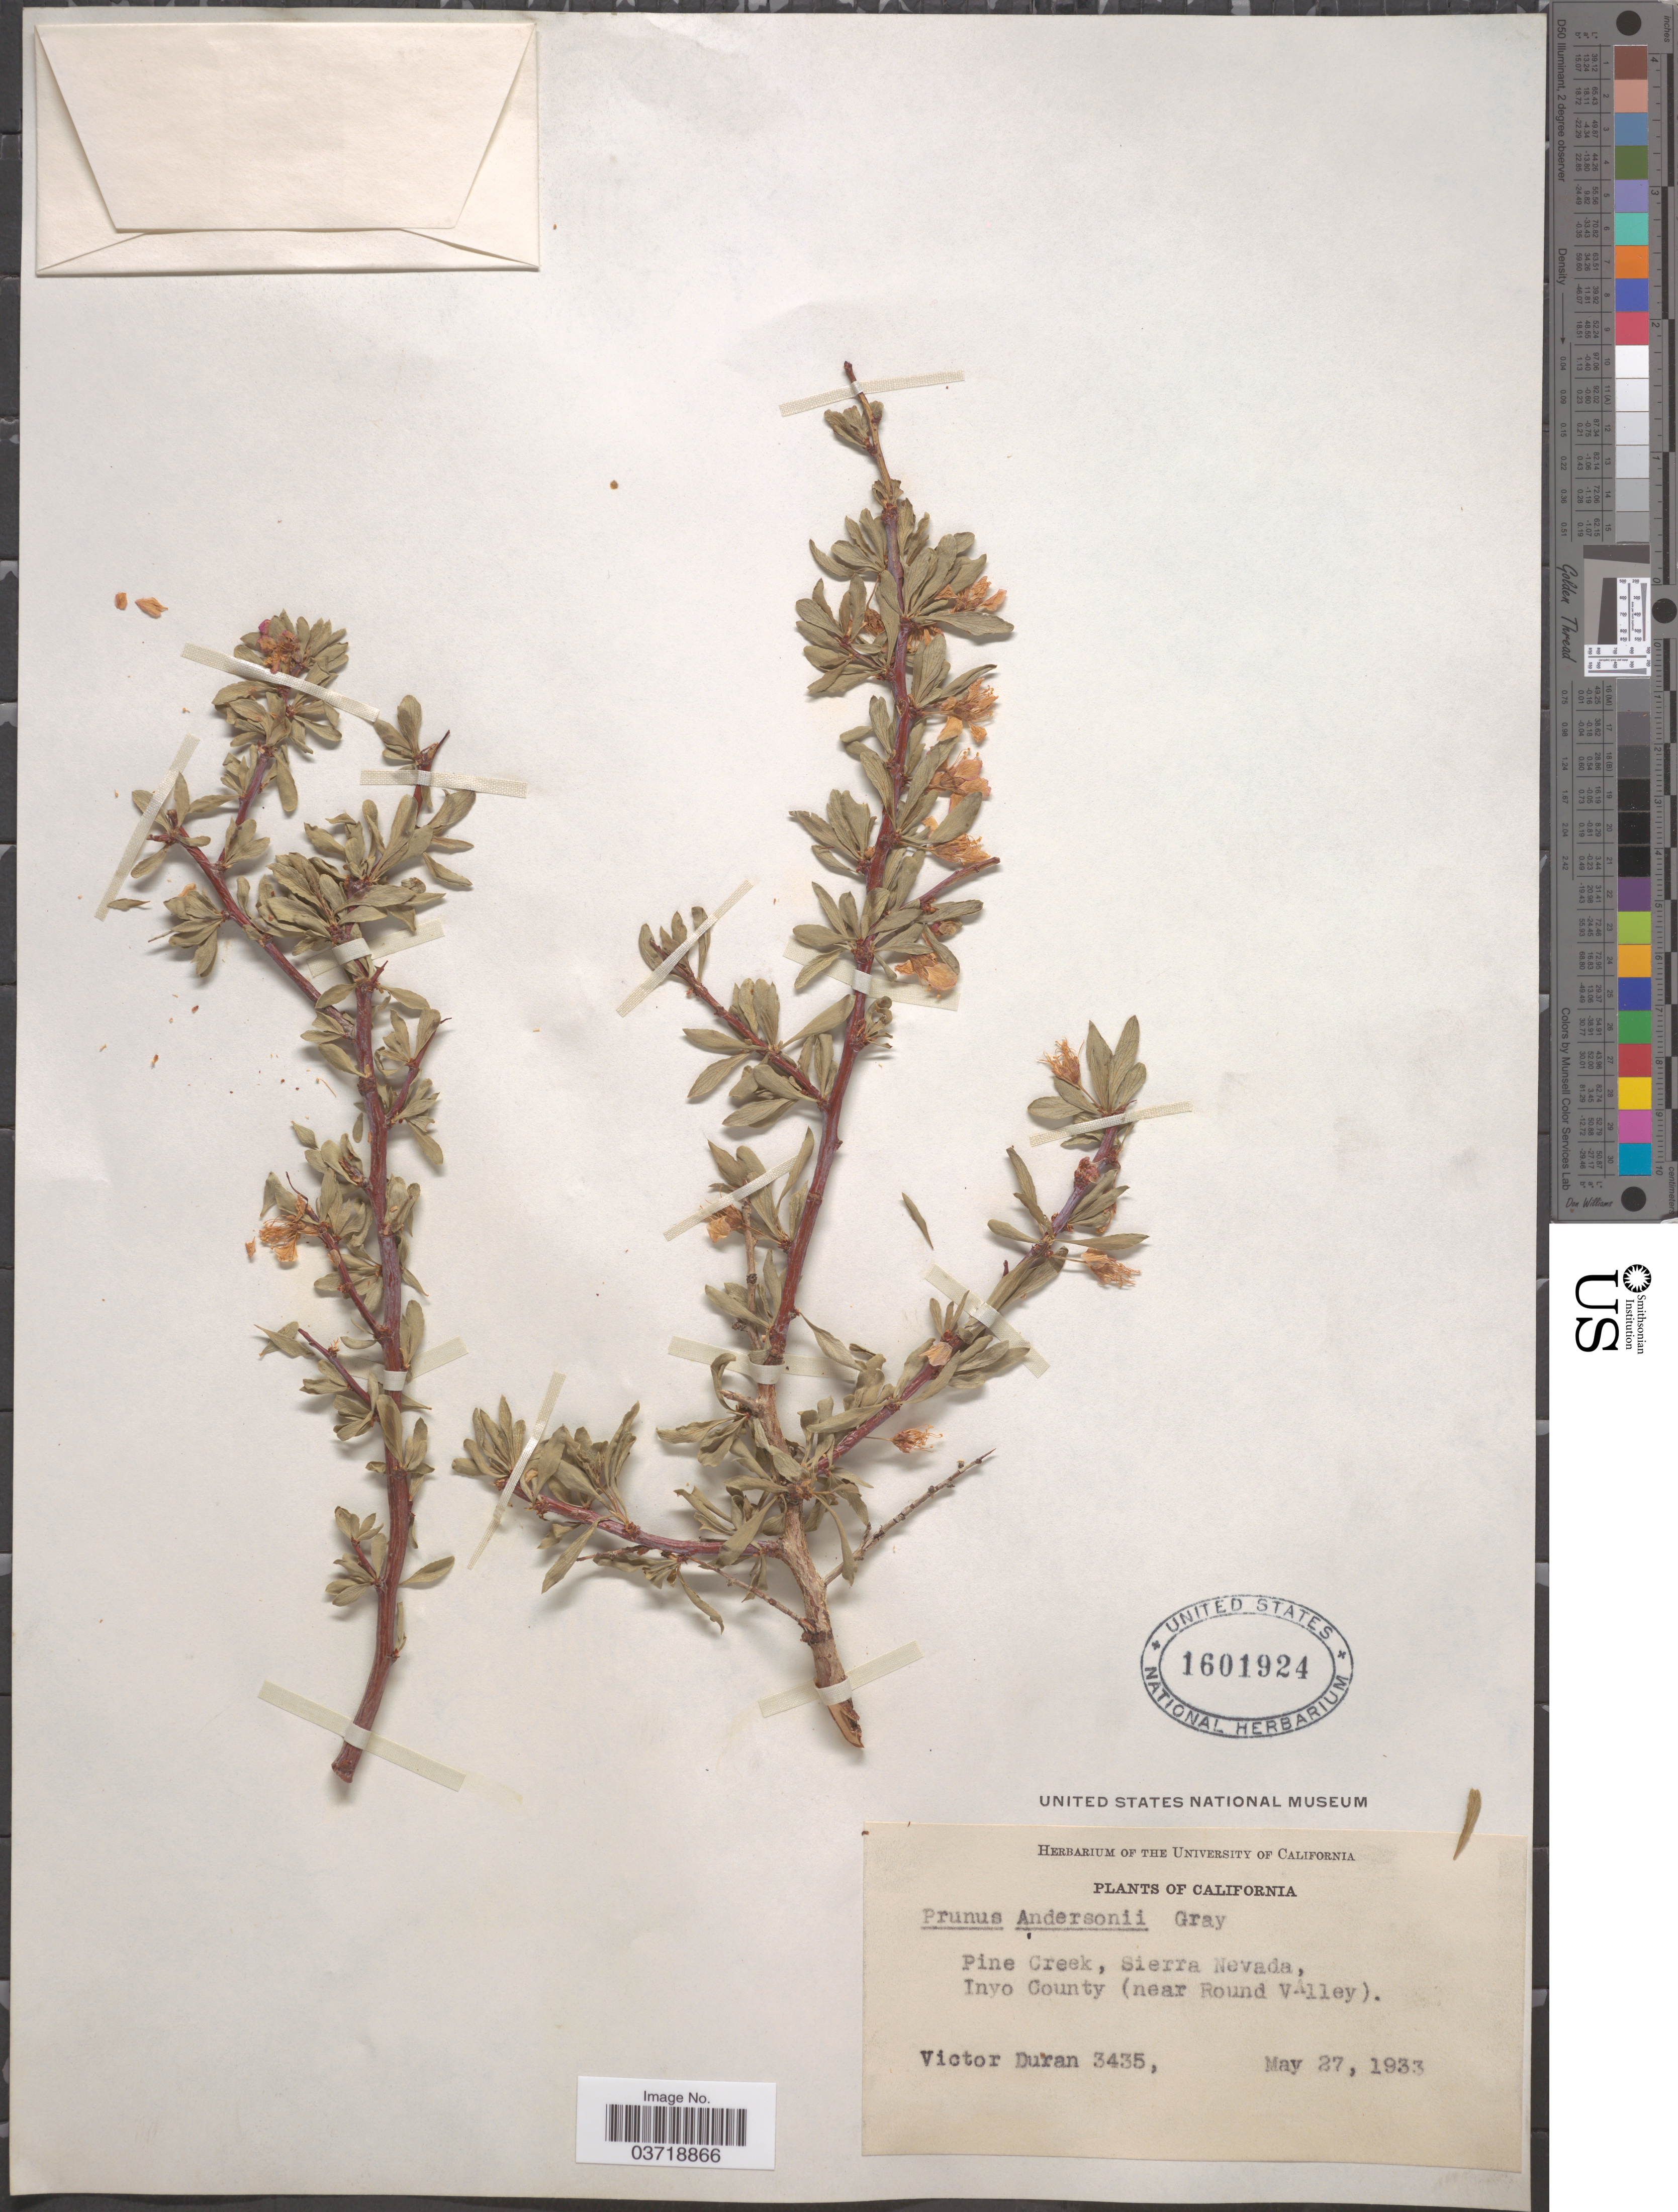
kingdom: Plantae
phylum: Tracheophyta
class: Magnoliopsida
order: Rosales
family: Rosaceae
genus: Prunus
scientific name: Prunus andersonii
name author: A. Gray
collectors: V. Duran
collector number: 3435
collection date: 1933-05-27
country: United States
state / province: California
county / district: Inyo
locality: Pine Creek, Sierra Nevada, Inyo County (near Round Valley).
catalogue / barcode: US 1601924